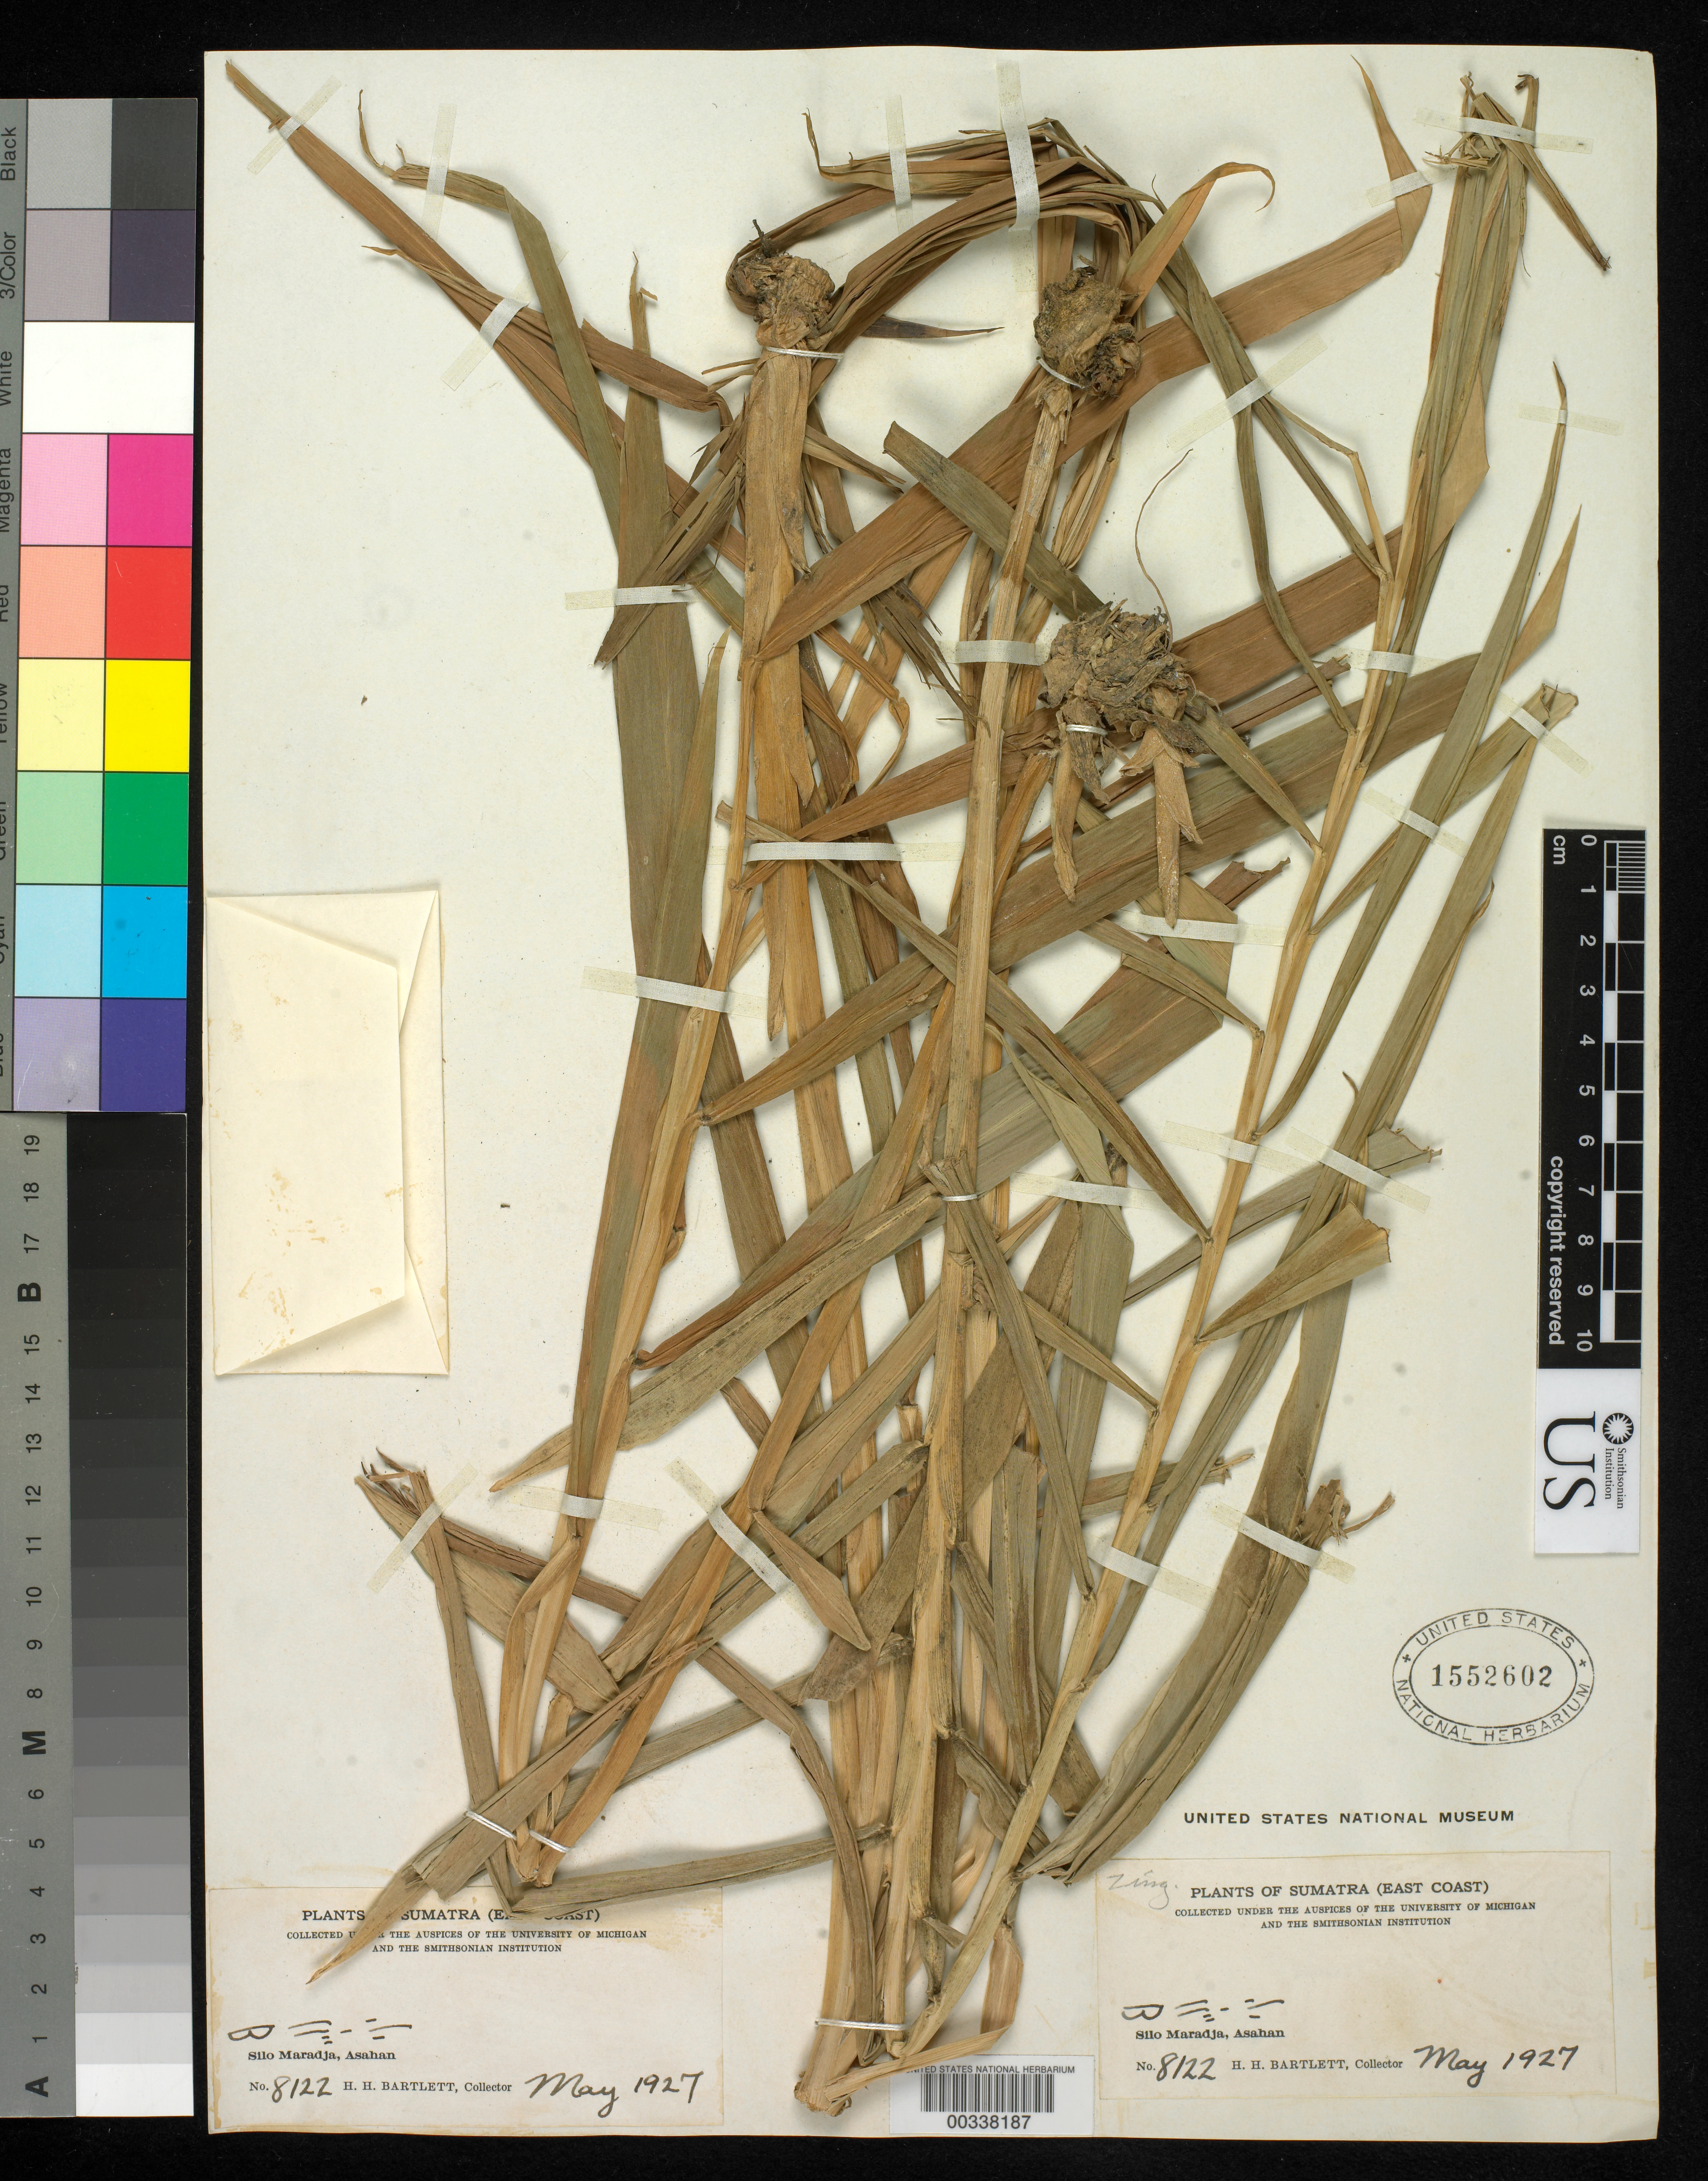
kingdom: Plantae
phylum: Tracheophyta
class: Liliopsida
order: Zingiberales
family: Zingiberaceae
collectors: H. H. Bartlett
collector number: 8122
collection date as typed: May 1927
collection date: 1927-05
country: Indonesia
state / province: Sumatra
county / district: Sumatera Utara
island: Sumatra I.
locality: (East Coast) Silo Maradja, Asahan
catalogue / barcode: US 1552602